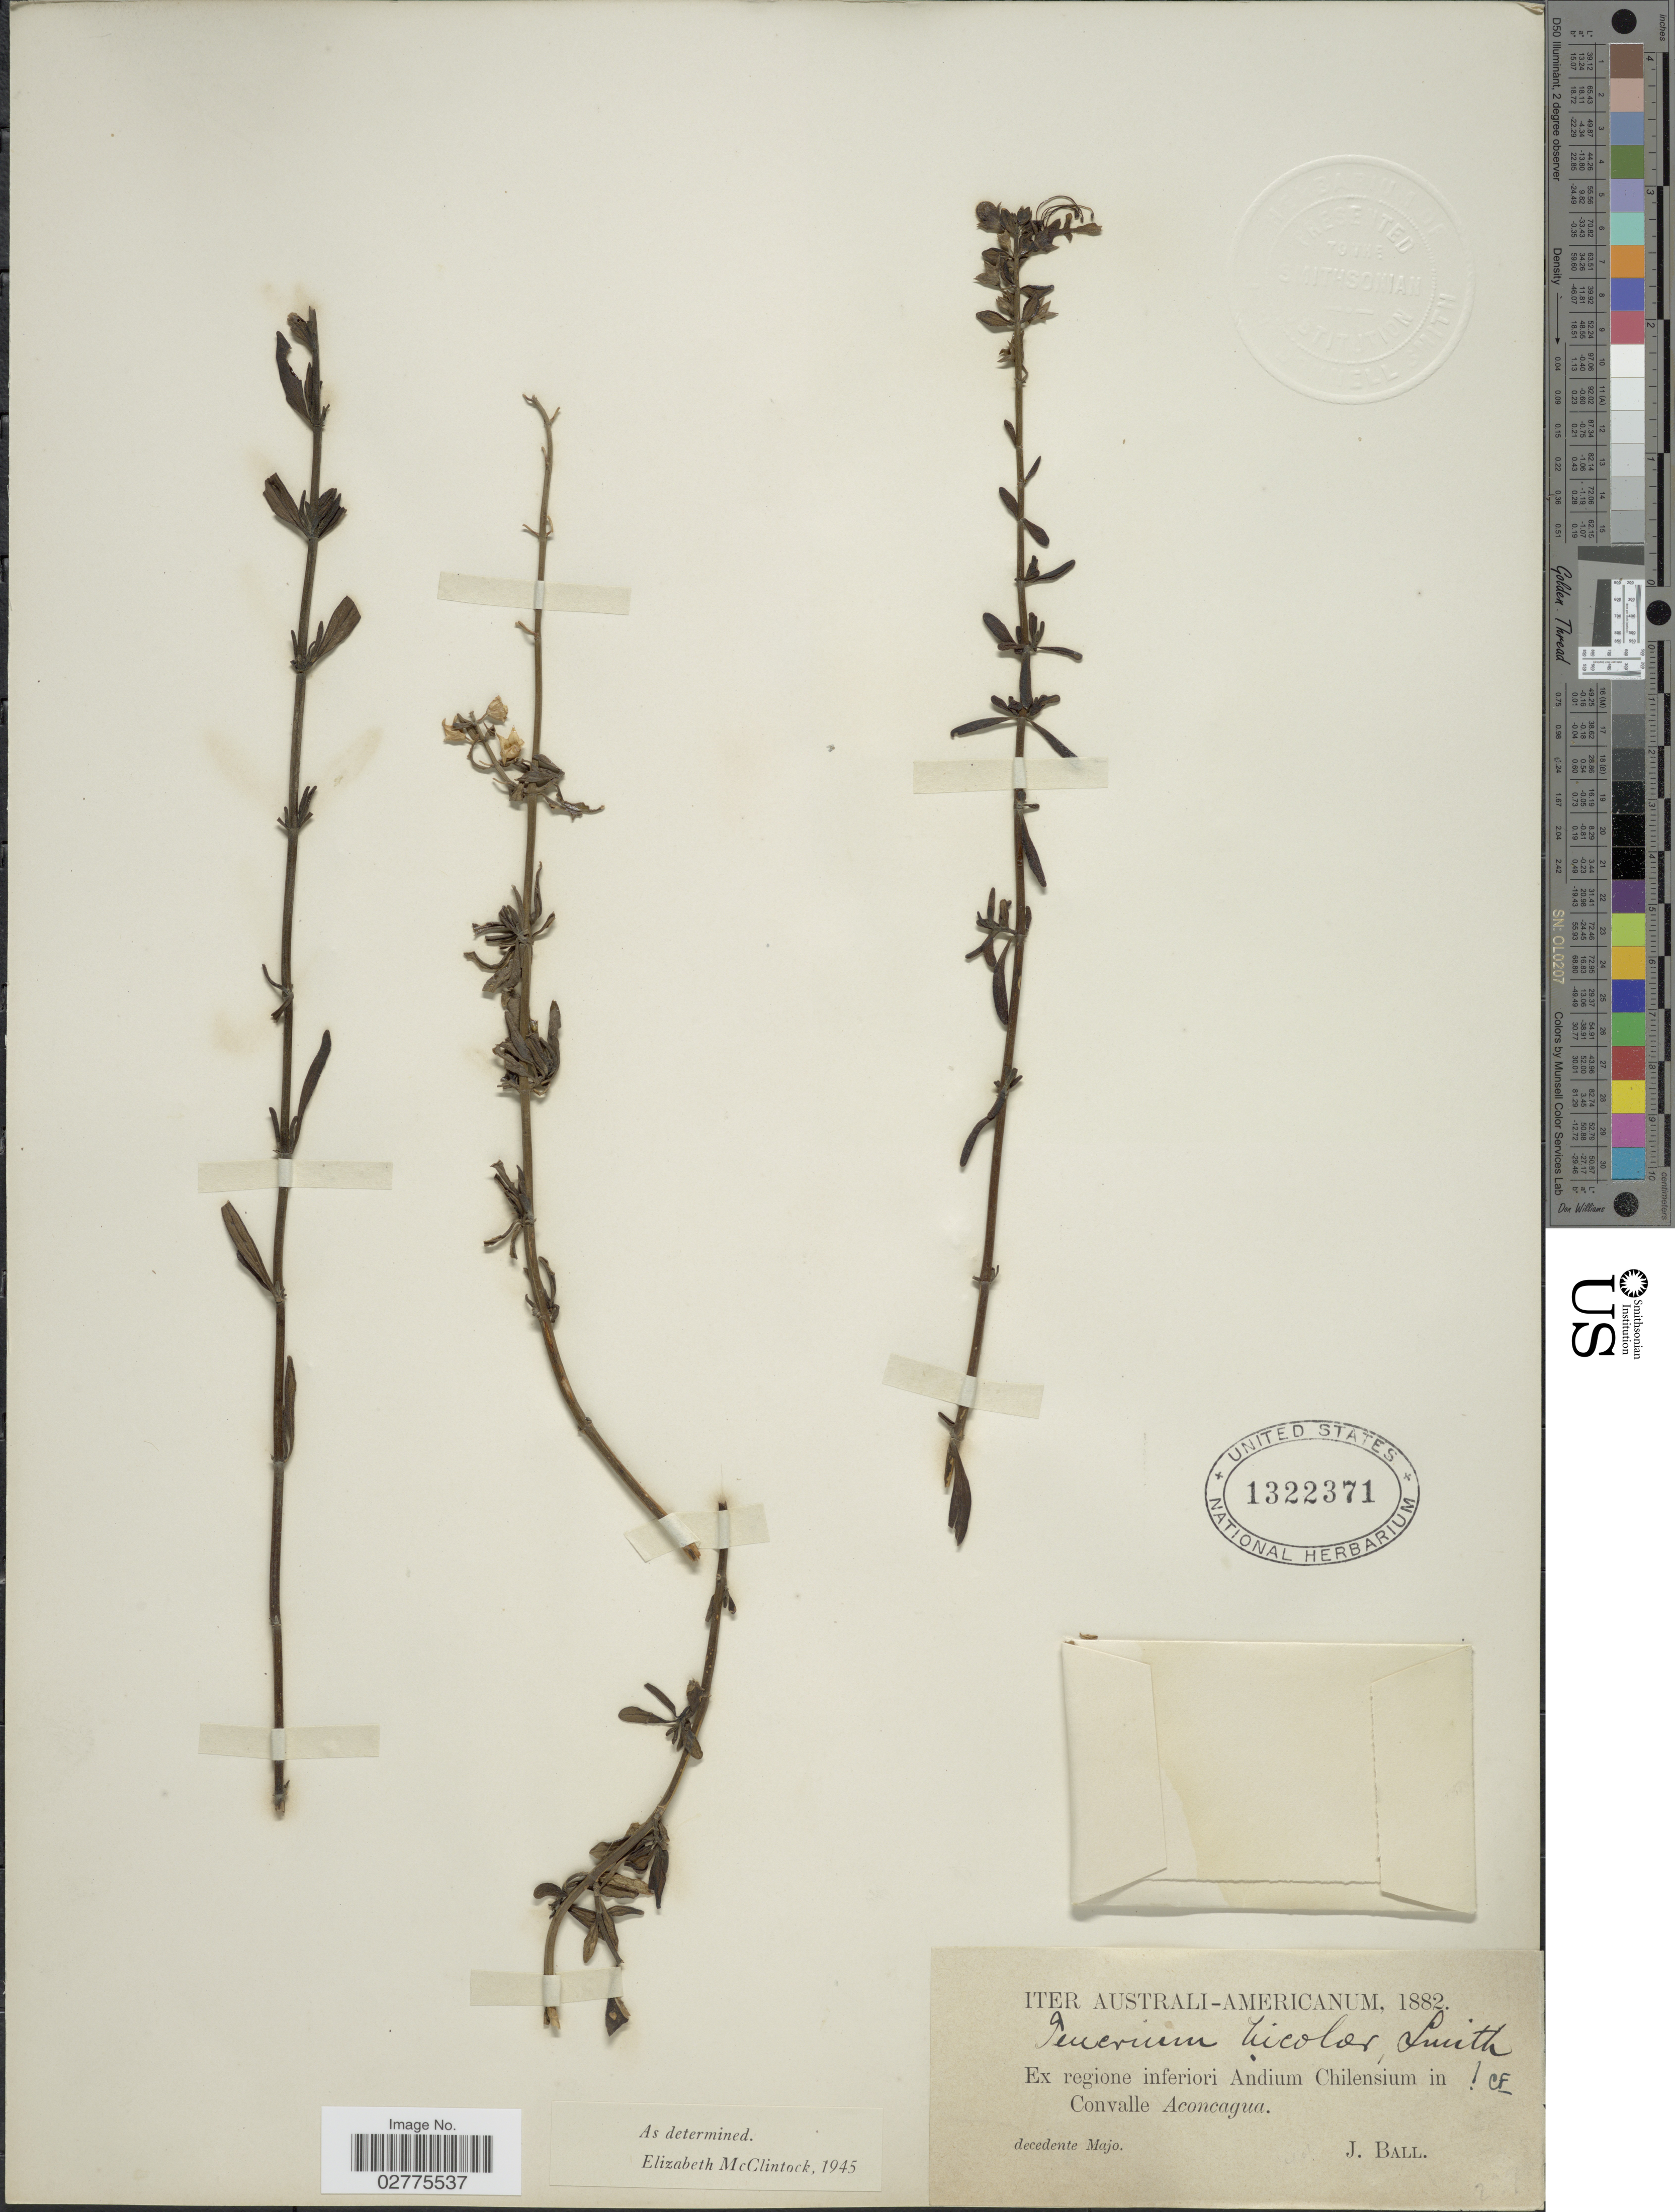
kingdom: Plantae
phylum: Tracheophyta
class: Magnoliopsida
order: Lamiales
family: Lamiaceae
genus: Teucrium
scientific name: Teucrium bicolor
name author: (Sm.) Raf.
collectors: J. Ball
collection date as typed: decedente Majo 1882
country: Chile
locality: Regione inferiori Andium Chilensium in Convalle Aconcagua.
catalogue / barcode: US 1322371